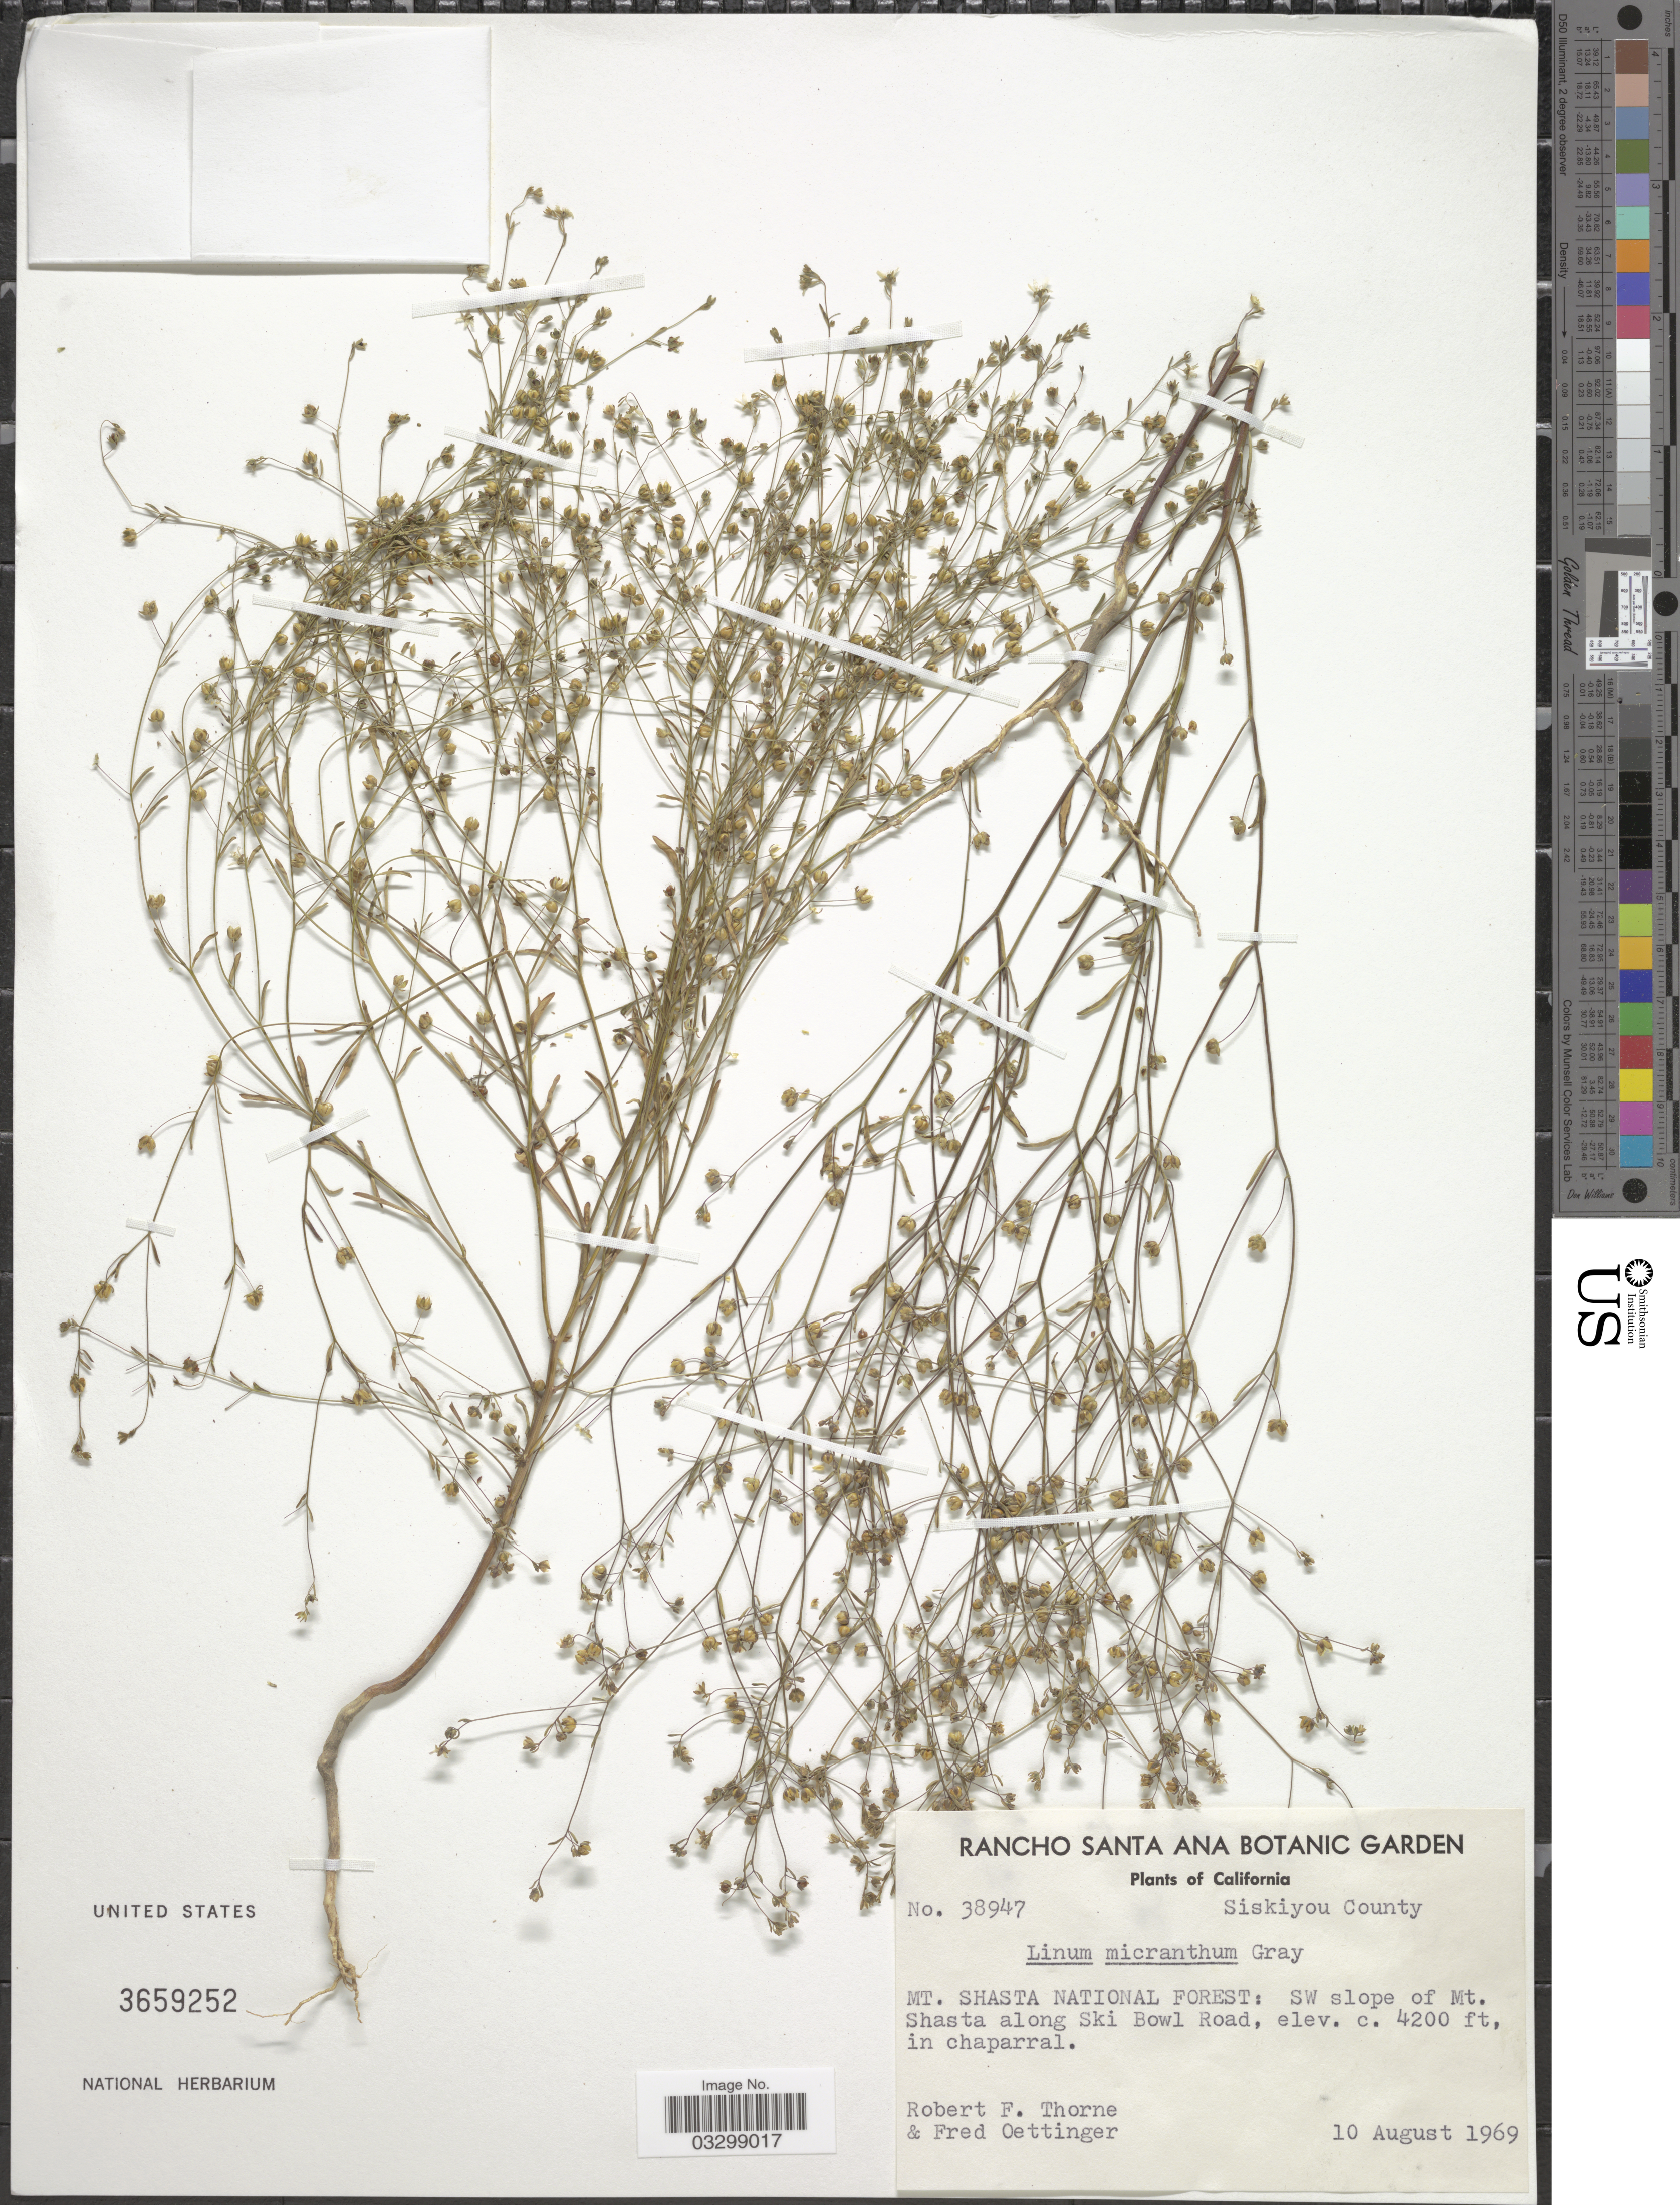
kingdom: Plantae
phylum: Tracheophyta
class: Magnoliopsida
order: Malpighiales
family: Linaceae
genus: Linum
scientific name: Linum micranthum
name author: A. Gray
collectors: R. F. Thorne & F. Oettinger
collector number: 38947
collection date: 1969-08-10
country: United States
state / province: California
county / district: Siskiyou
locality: Siskiyou County. Mt. Shasta National Forest: SW slope of Mt. Shasta along Ski Bowl Road.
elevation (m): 1280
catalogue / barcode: US 3659252